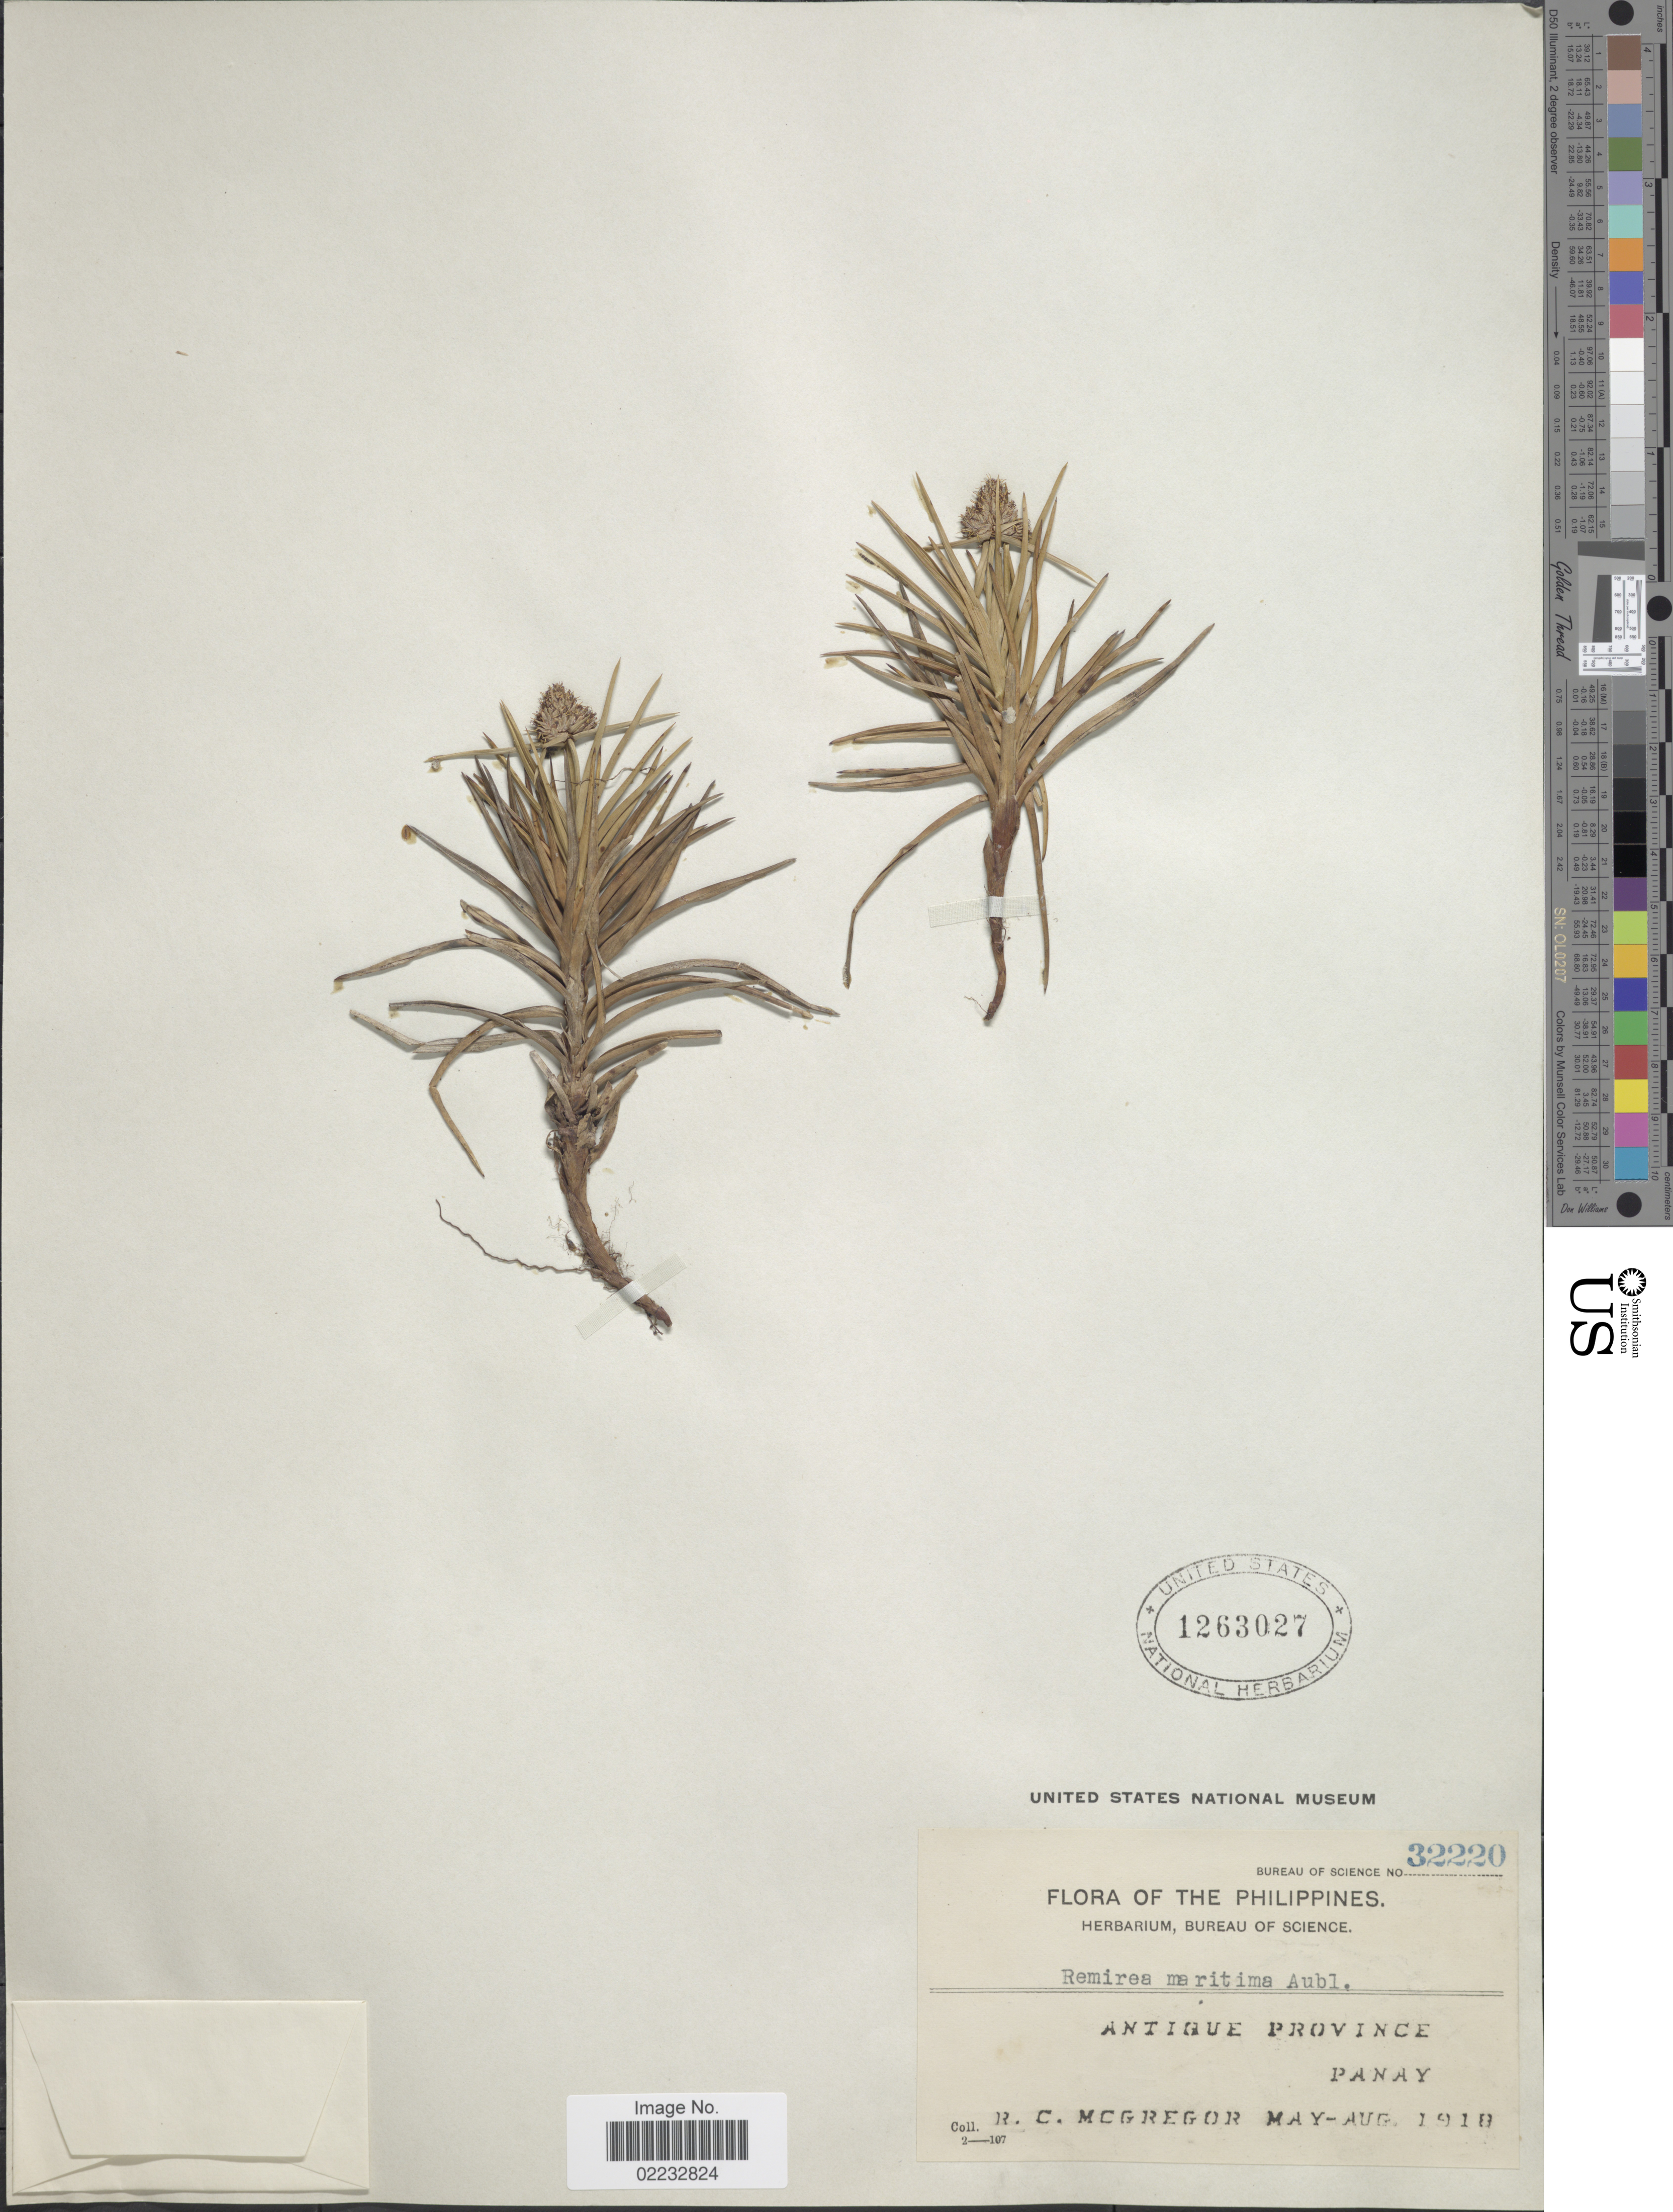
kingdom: Plantae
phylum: Tracheophyta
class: Liliopsida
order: Poales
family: Cyperaceae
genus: Cyperus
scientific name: Cyperus pedunculatus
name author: (R. Br.) J. Kern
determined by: Strong, M. T., (US), Smithsonian Institution - National Museum of Natural History (UNITED STATES)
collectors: R. C. McGregor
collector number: Bureau of Science 32220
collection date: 1918-05/1918-08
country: Philippines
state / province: Western Visayas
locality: Antique Province, Panay.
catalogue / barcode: US 1263027